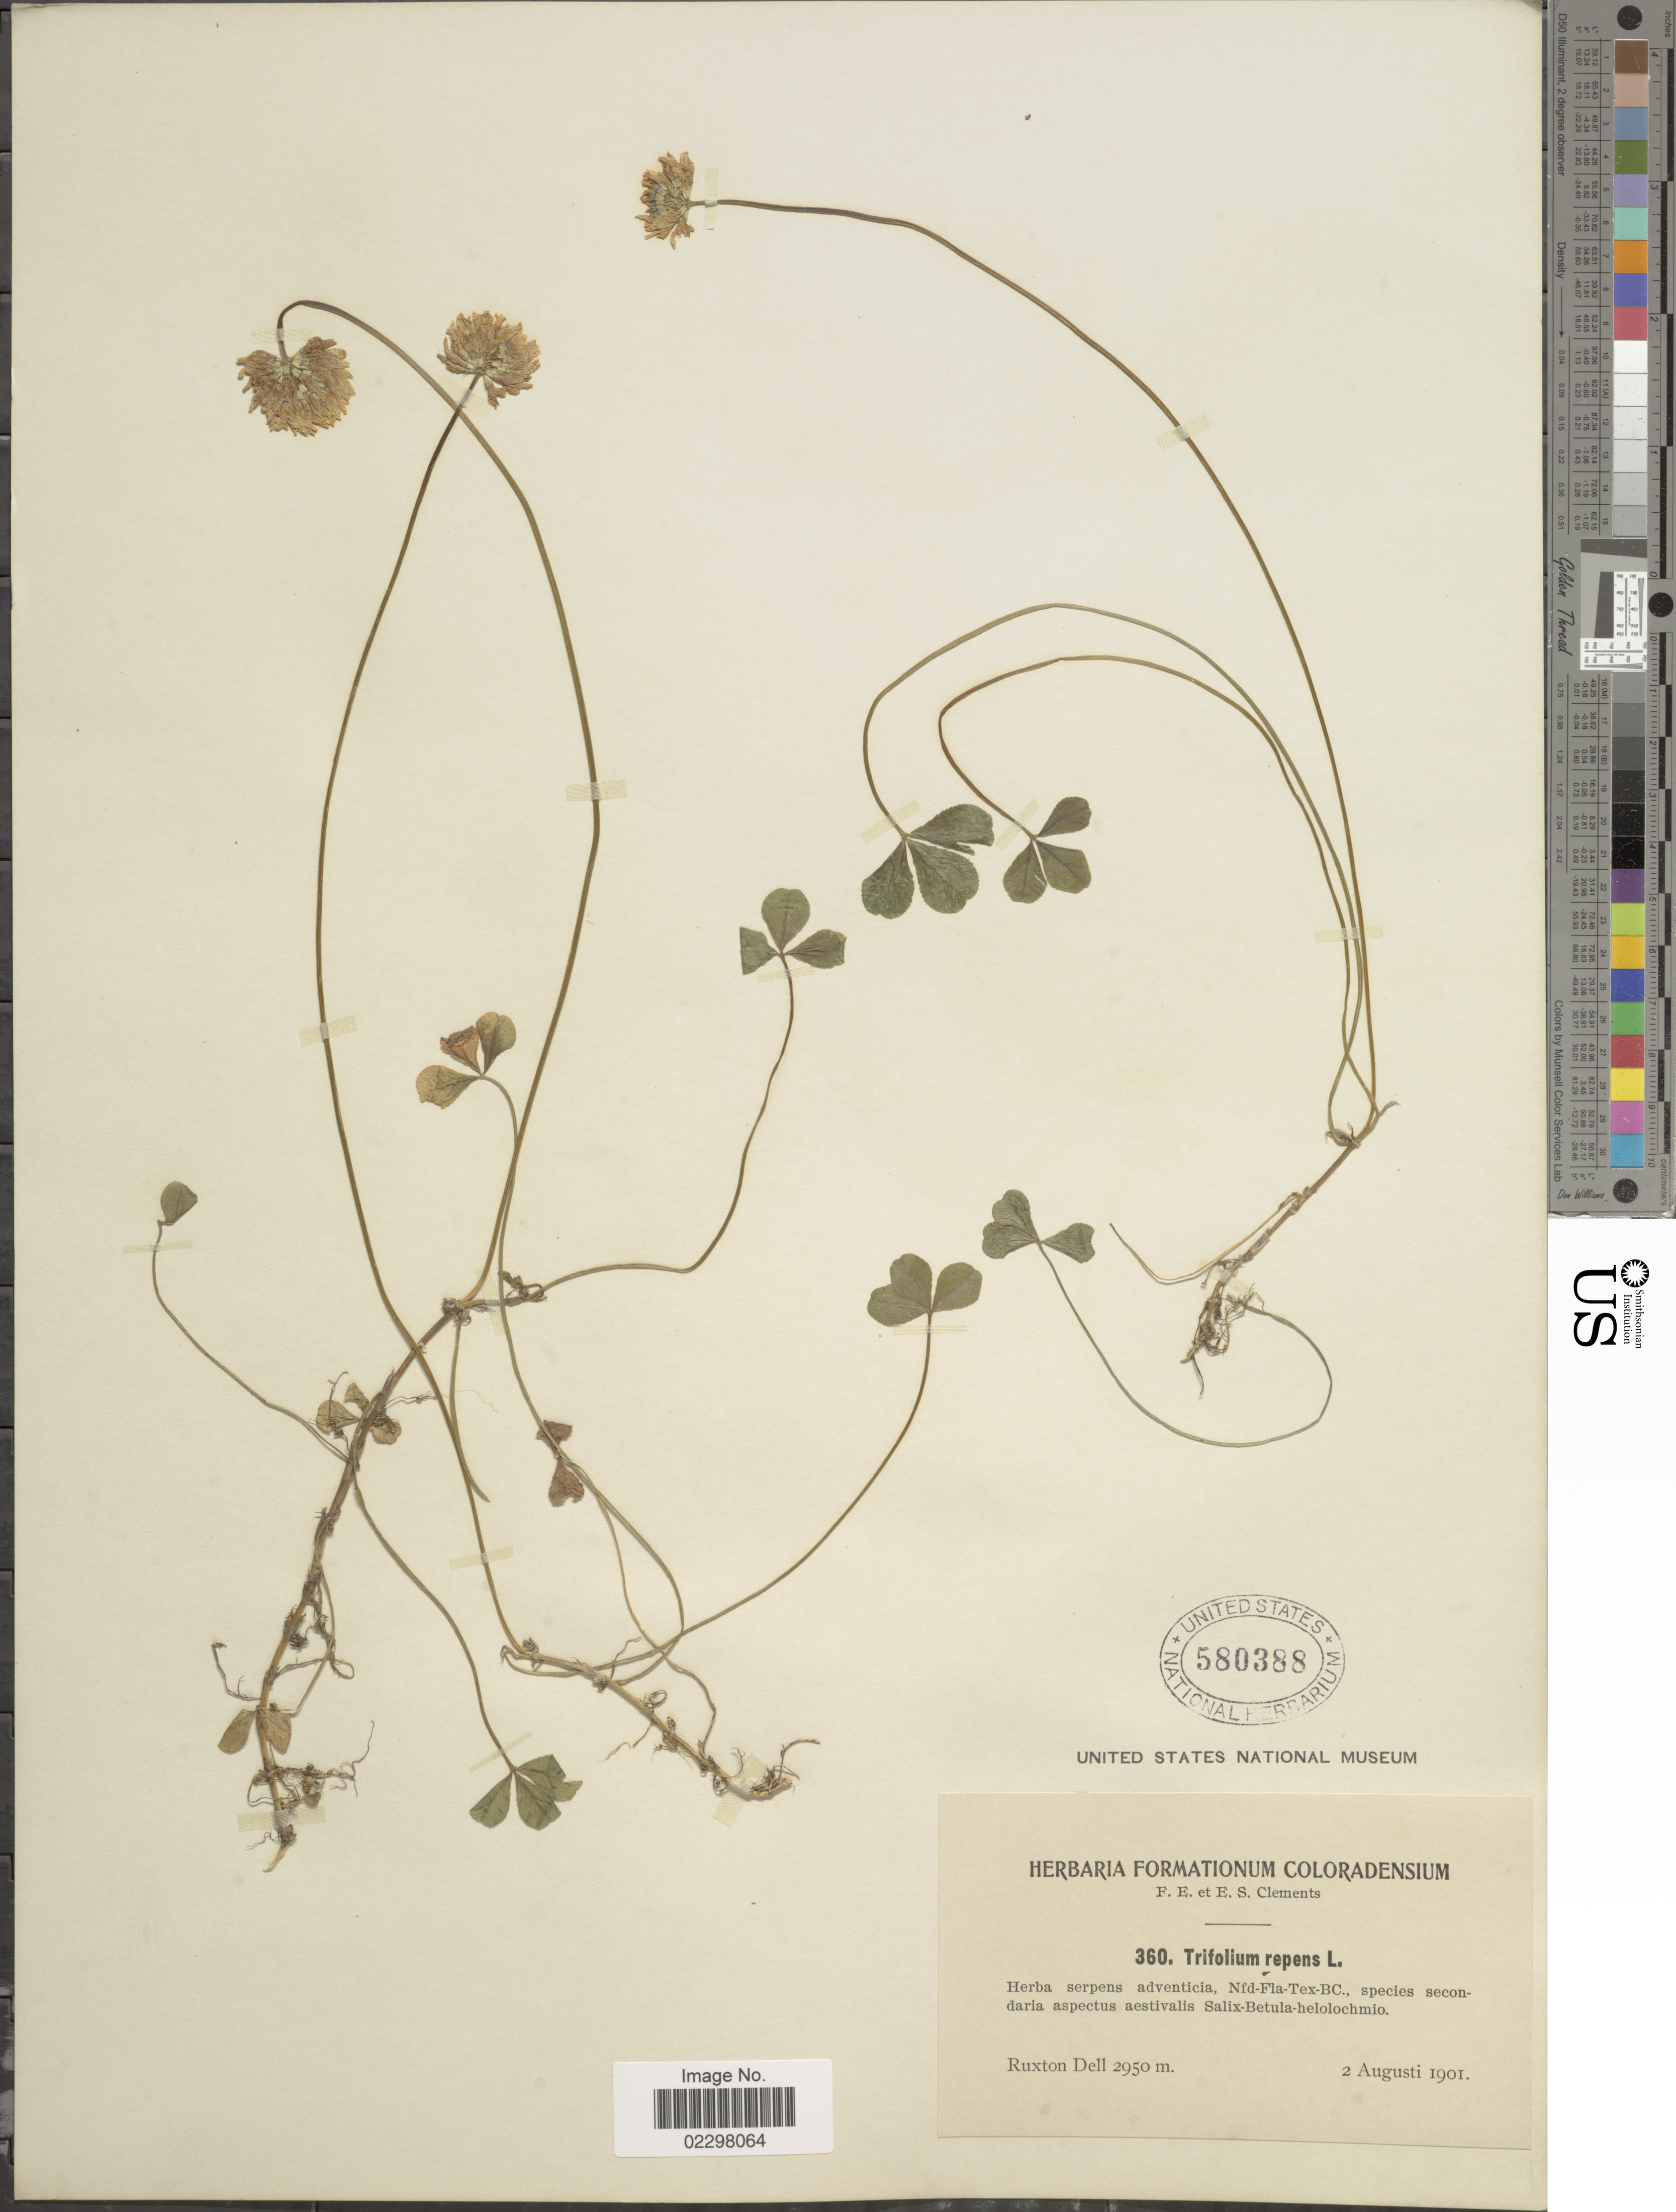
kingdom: Plantae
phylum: Tracheophyta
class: Magnoliopsida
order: Fabales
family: Fabaceae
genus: Trifolium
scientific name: Trifolium repens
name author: L.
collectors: F. E. Clements & E. S. Clements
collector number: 360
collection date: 1901-08-02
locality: Herba serpens adventica, Nfd-Fla-Tex-BC., species secondaria aspectus aestivalis, Ruxton Dell.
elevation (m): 2950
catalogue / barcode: US 580388